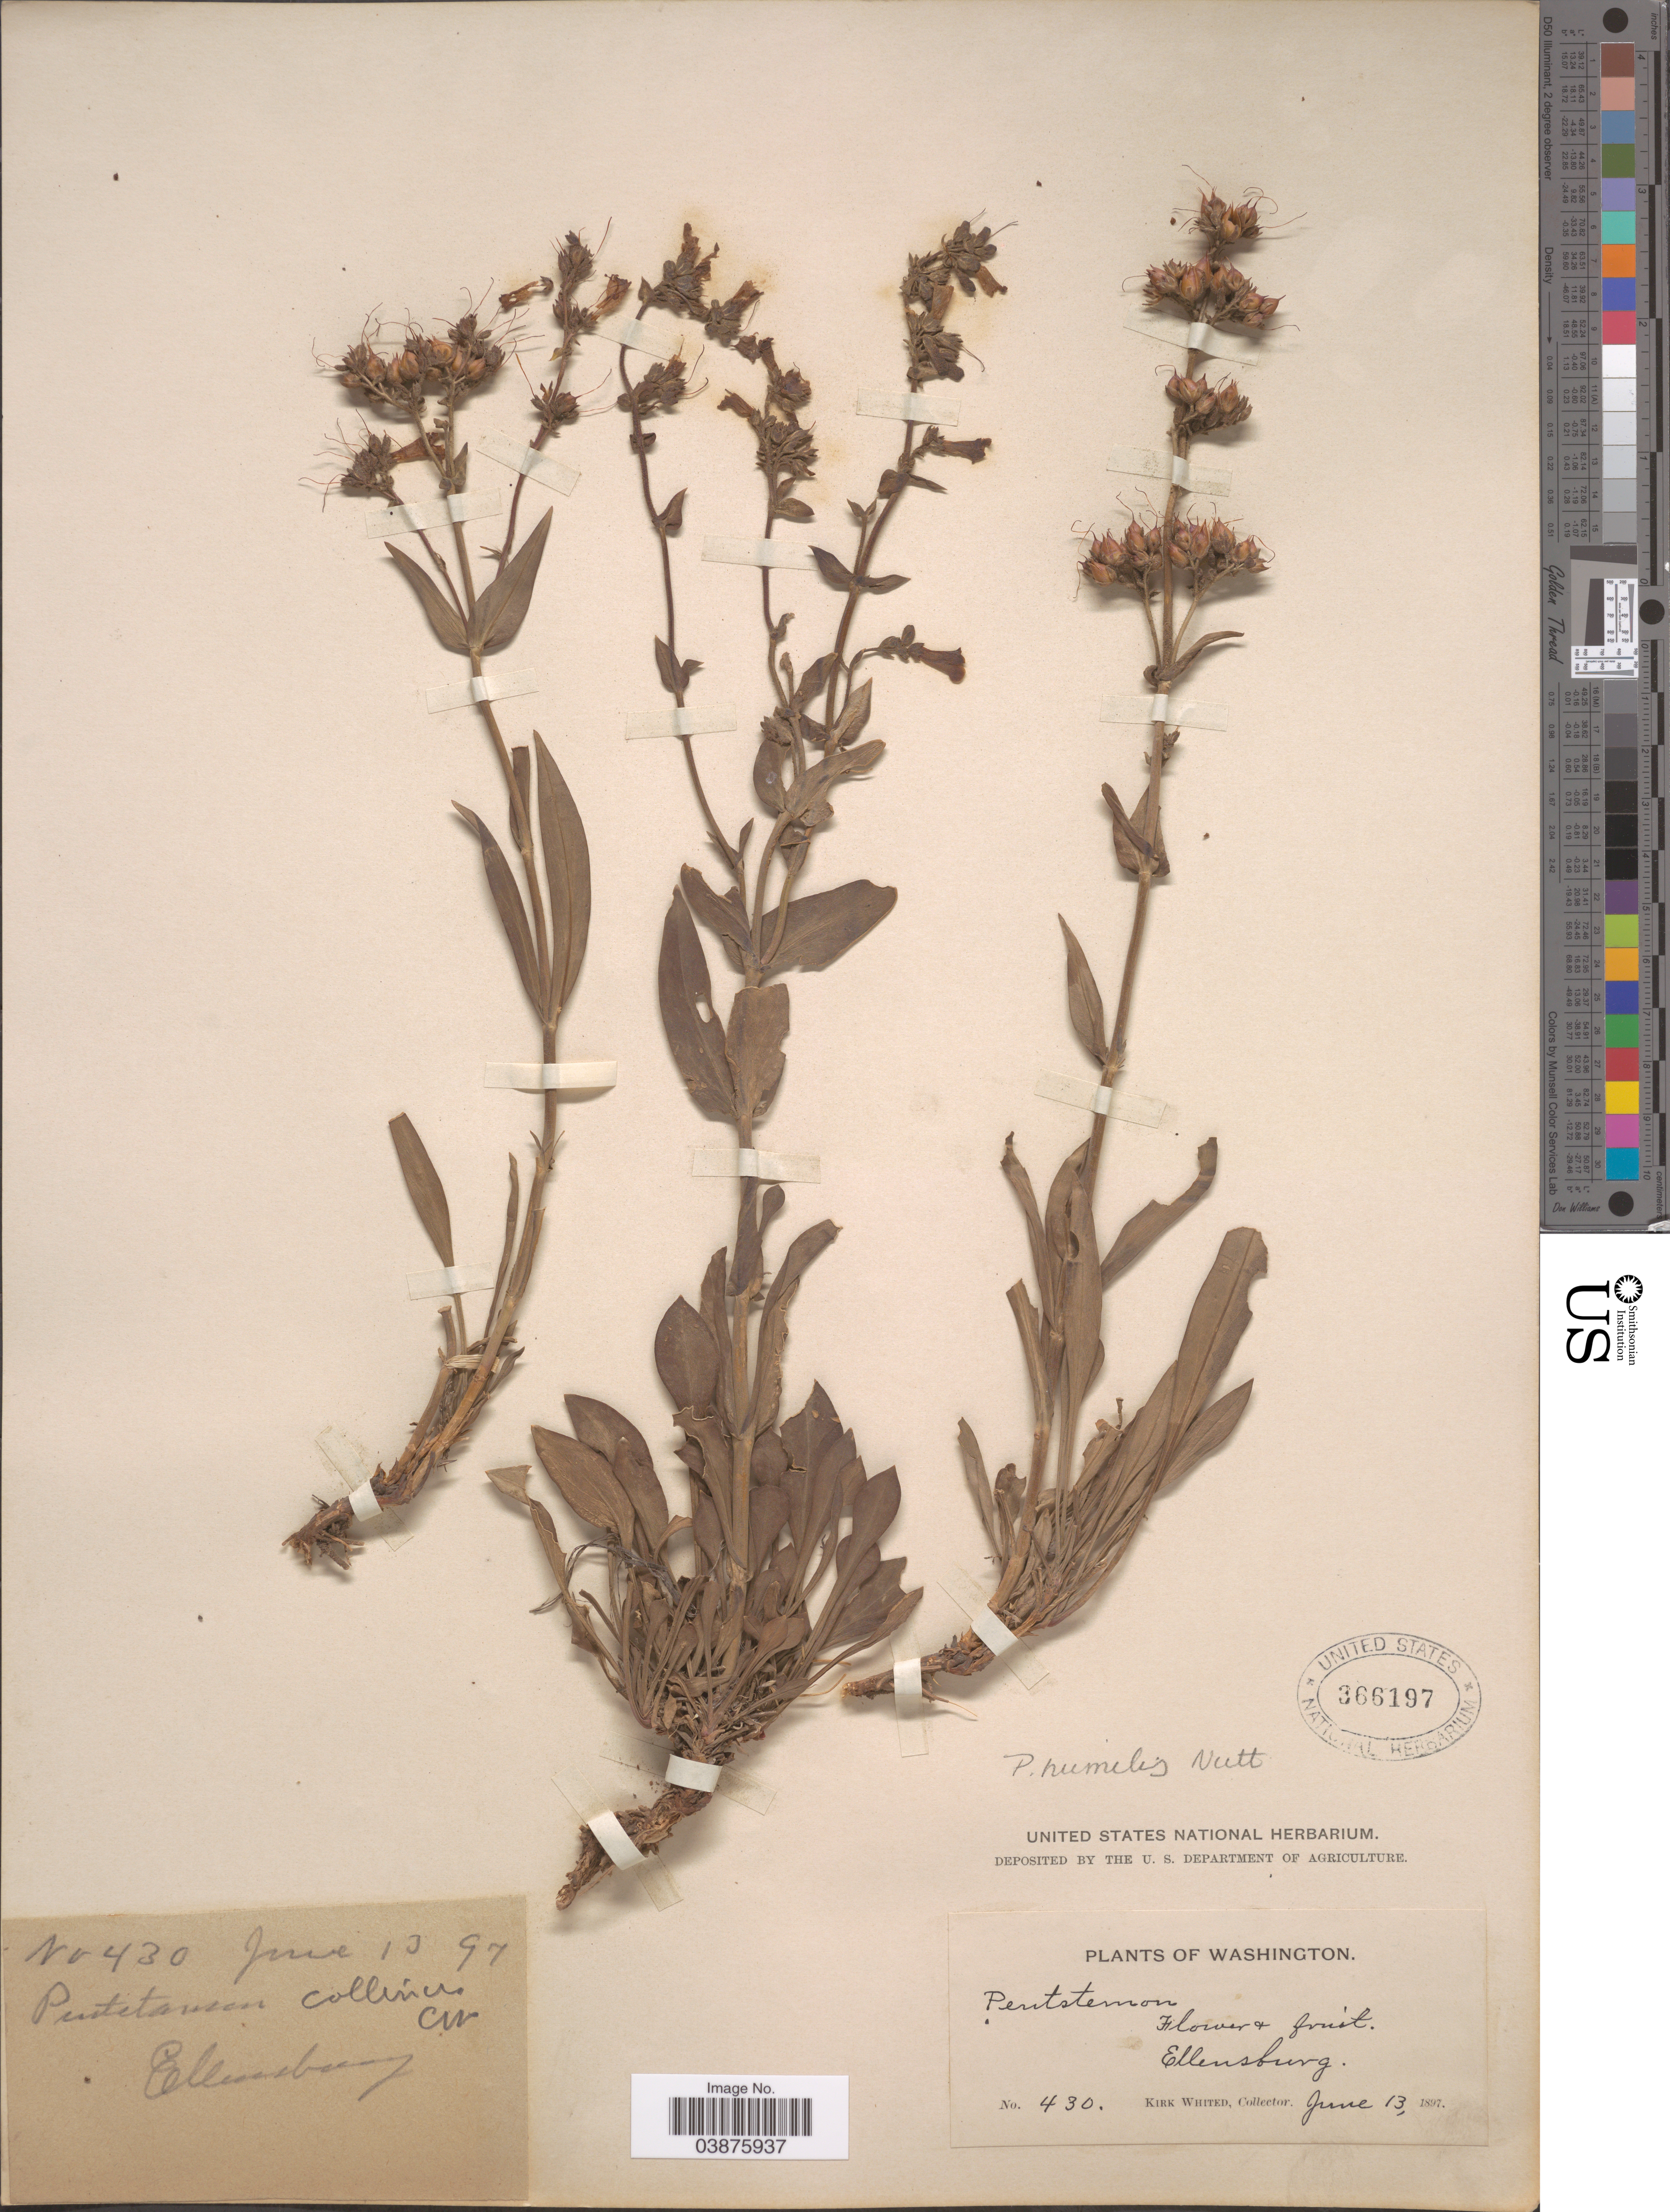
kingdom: Plantae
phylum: Tracheophyta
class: Magnoliopsida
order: Lamiales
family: Plantaginaceae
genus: Penstemon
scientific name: Penstemon humilis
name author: Nutt. ex A. Gray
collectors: K. Whited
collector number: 430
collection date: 1897-06-13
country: United States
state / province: Washington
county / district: Kittitas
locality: Ellensburg.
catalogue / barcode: US 366197